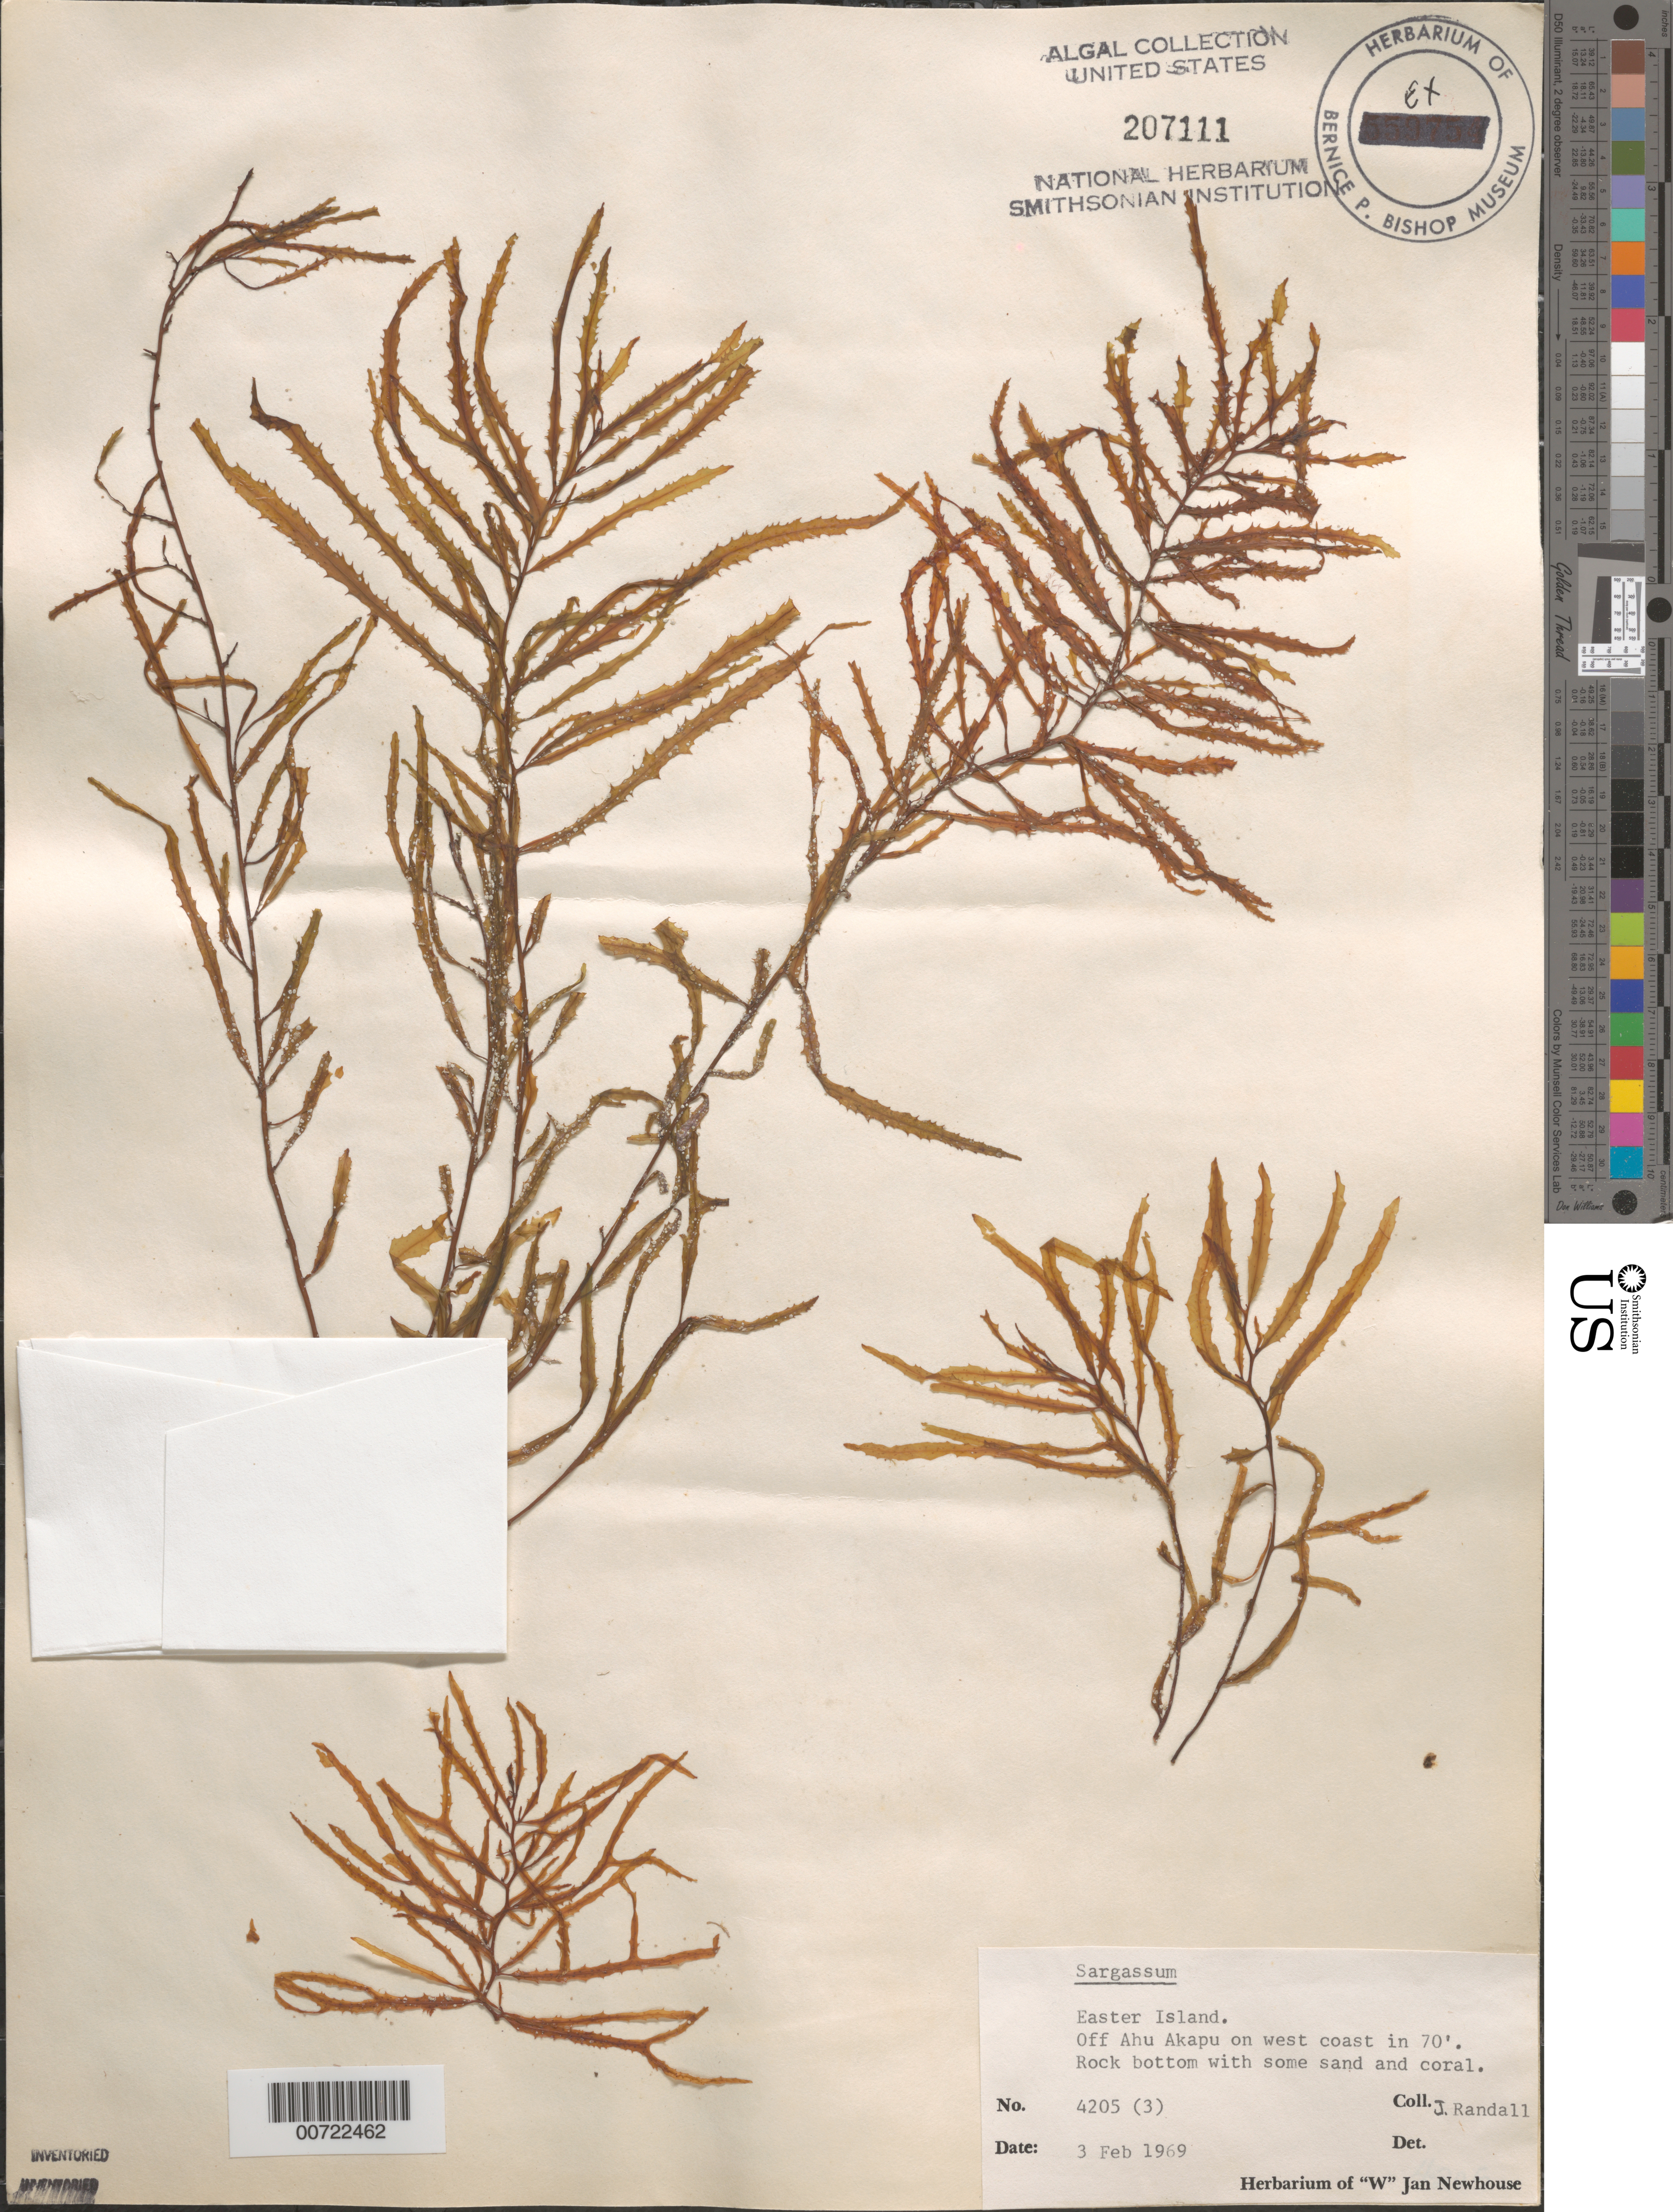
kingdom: Chromista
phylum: Ochrophyta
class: Phaeophyceae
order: Fucales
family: Sargassaceae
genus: Sargassum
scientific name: Sargassum sp.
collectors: J. Randall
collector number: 4205 (3)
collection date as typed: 03 Feb 1969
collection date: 1969-02-03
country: Chile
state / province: Valparaíso (V)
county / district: Isla de Pascua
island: Pascua [Easter]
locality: Off Ahu Akapu on west coast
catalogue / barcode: US 207111